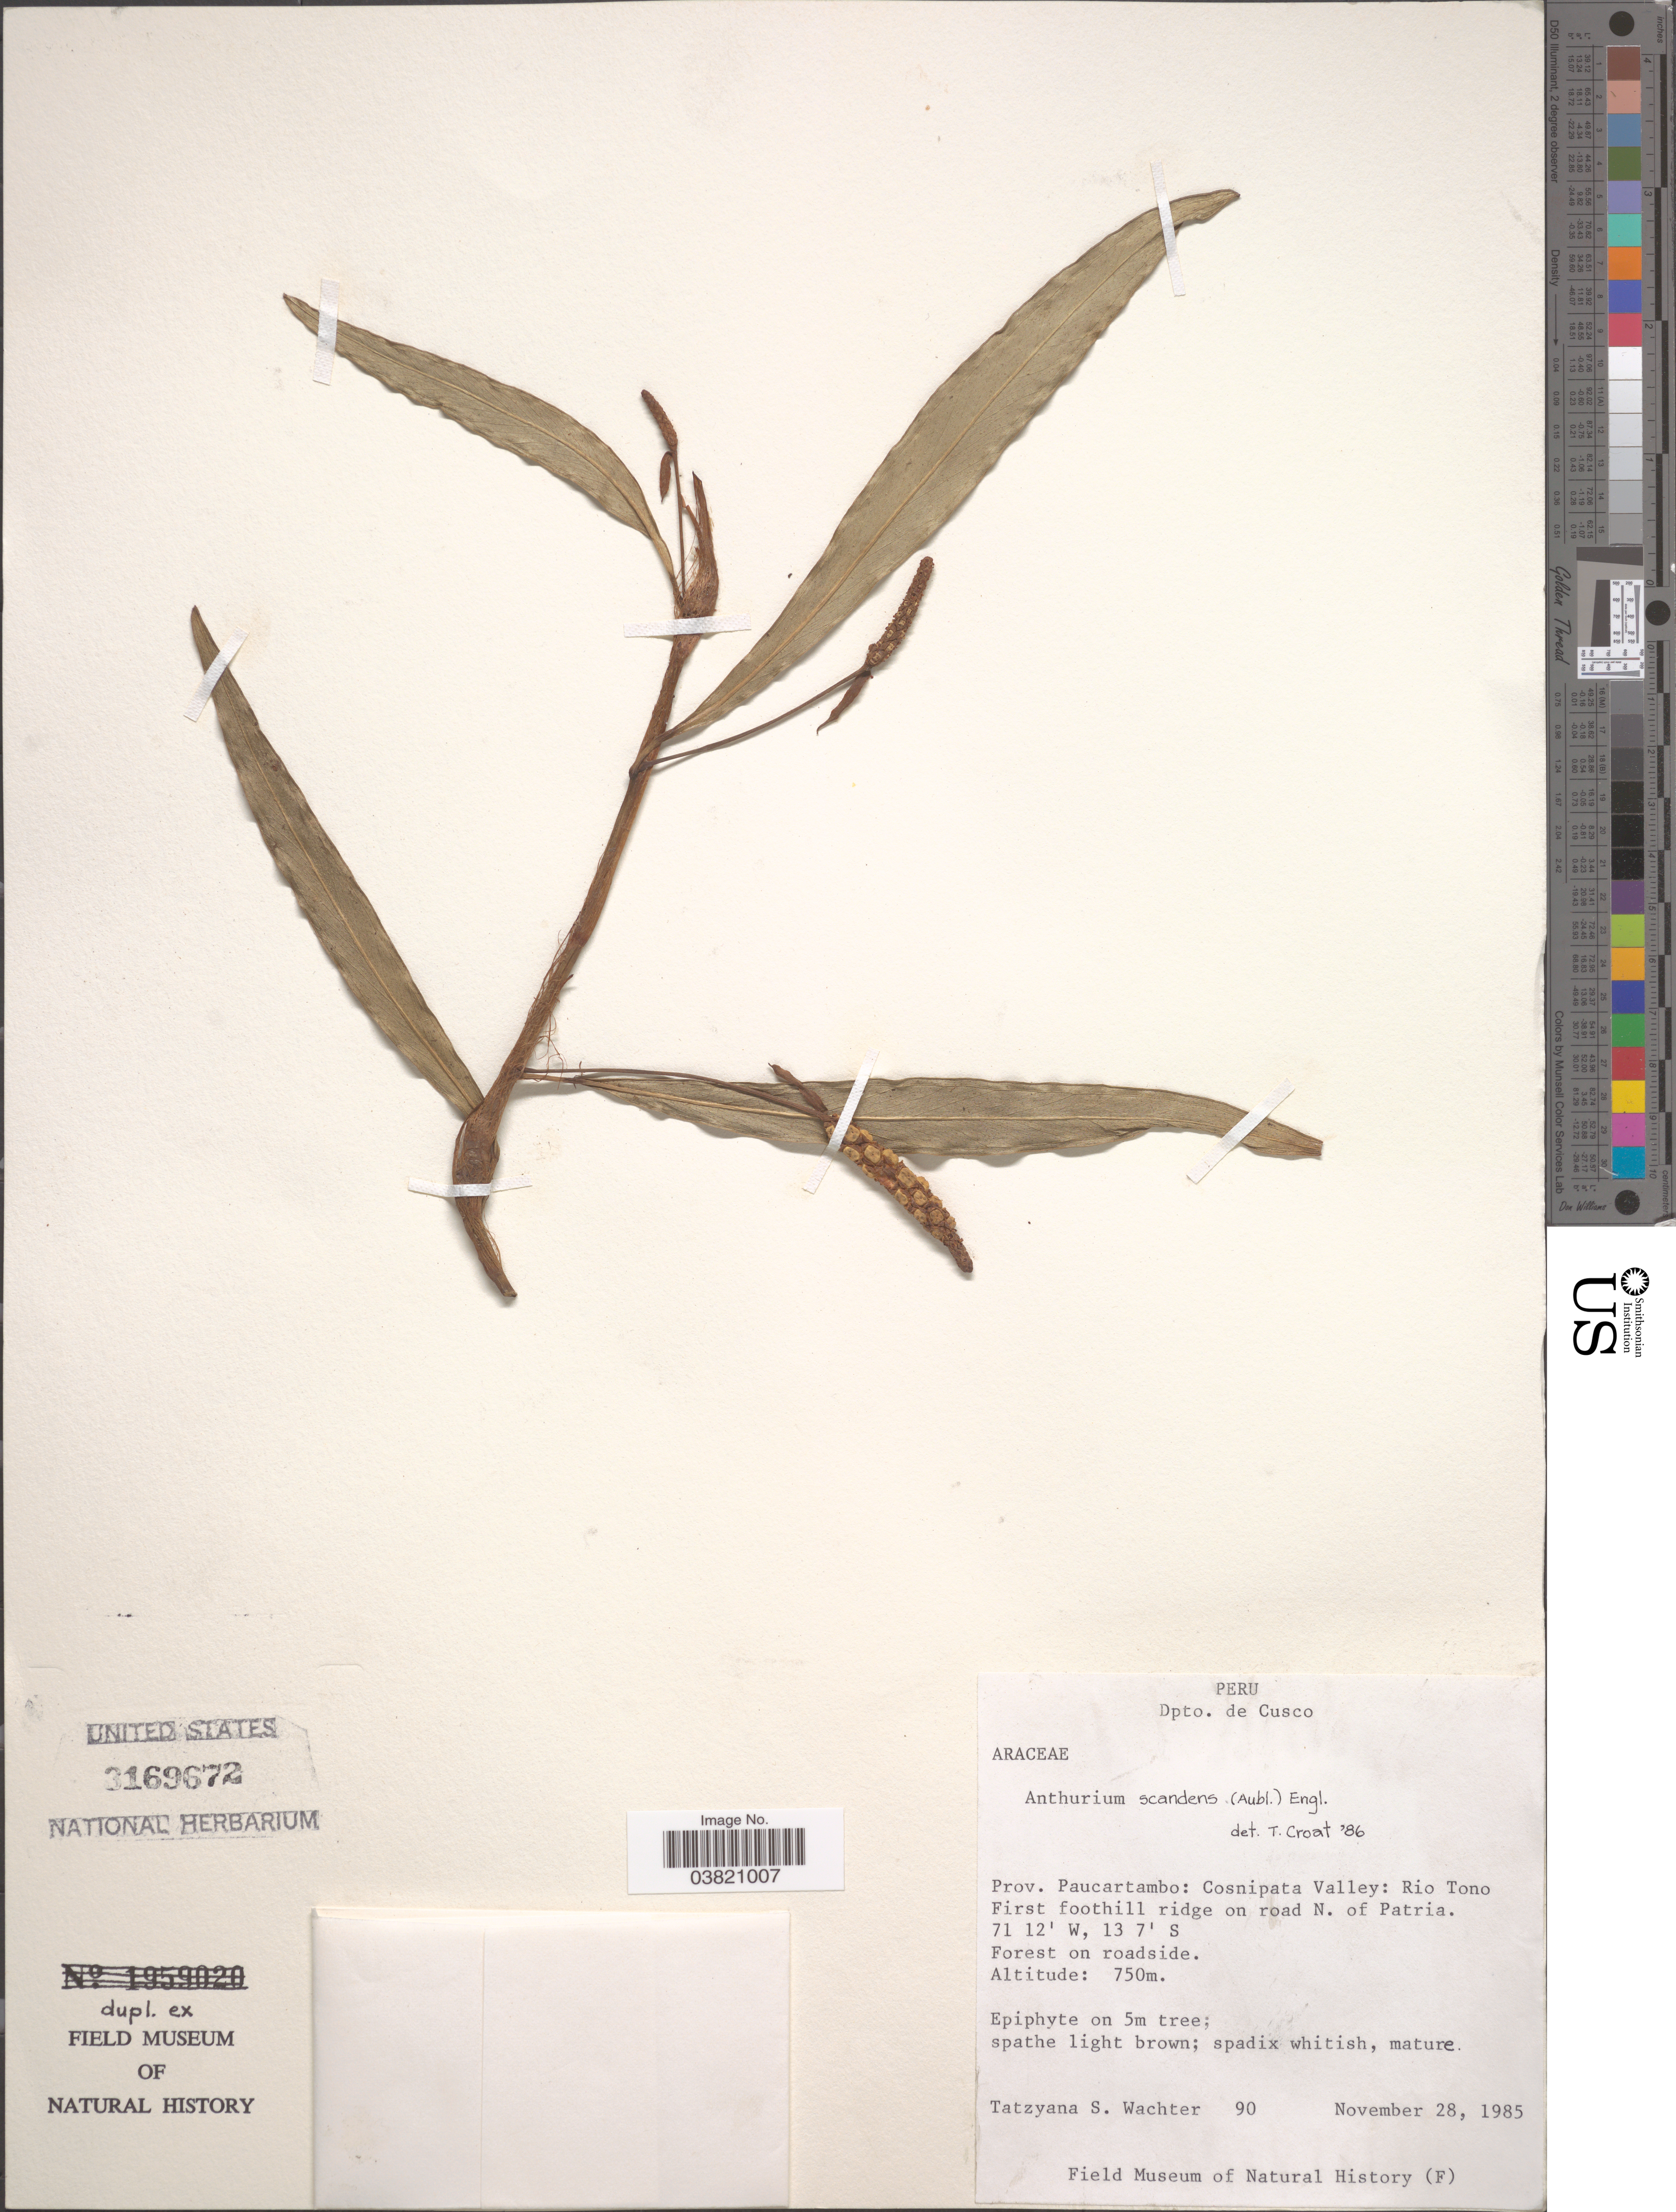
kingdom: Plantae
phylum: Tracheophyta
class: Liliopsida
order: Alismatales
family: Araceae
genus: Anthurium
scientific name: Anthurium scandens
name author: (Aubl.) Engl.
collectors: T. Wachter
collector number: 90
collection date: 1985-11-28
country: Peru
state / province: Cusco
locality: Dpto. de Cusco. Prov. Paucartambo: Cosnipata Valley: Rio Tono First foothill ridge on road N. of Patria.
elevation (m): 750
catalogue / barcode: US 3169672